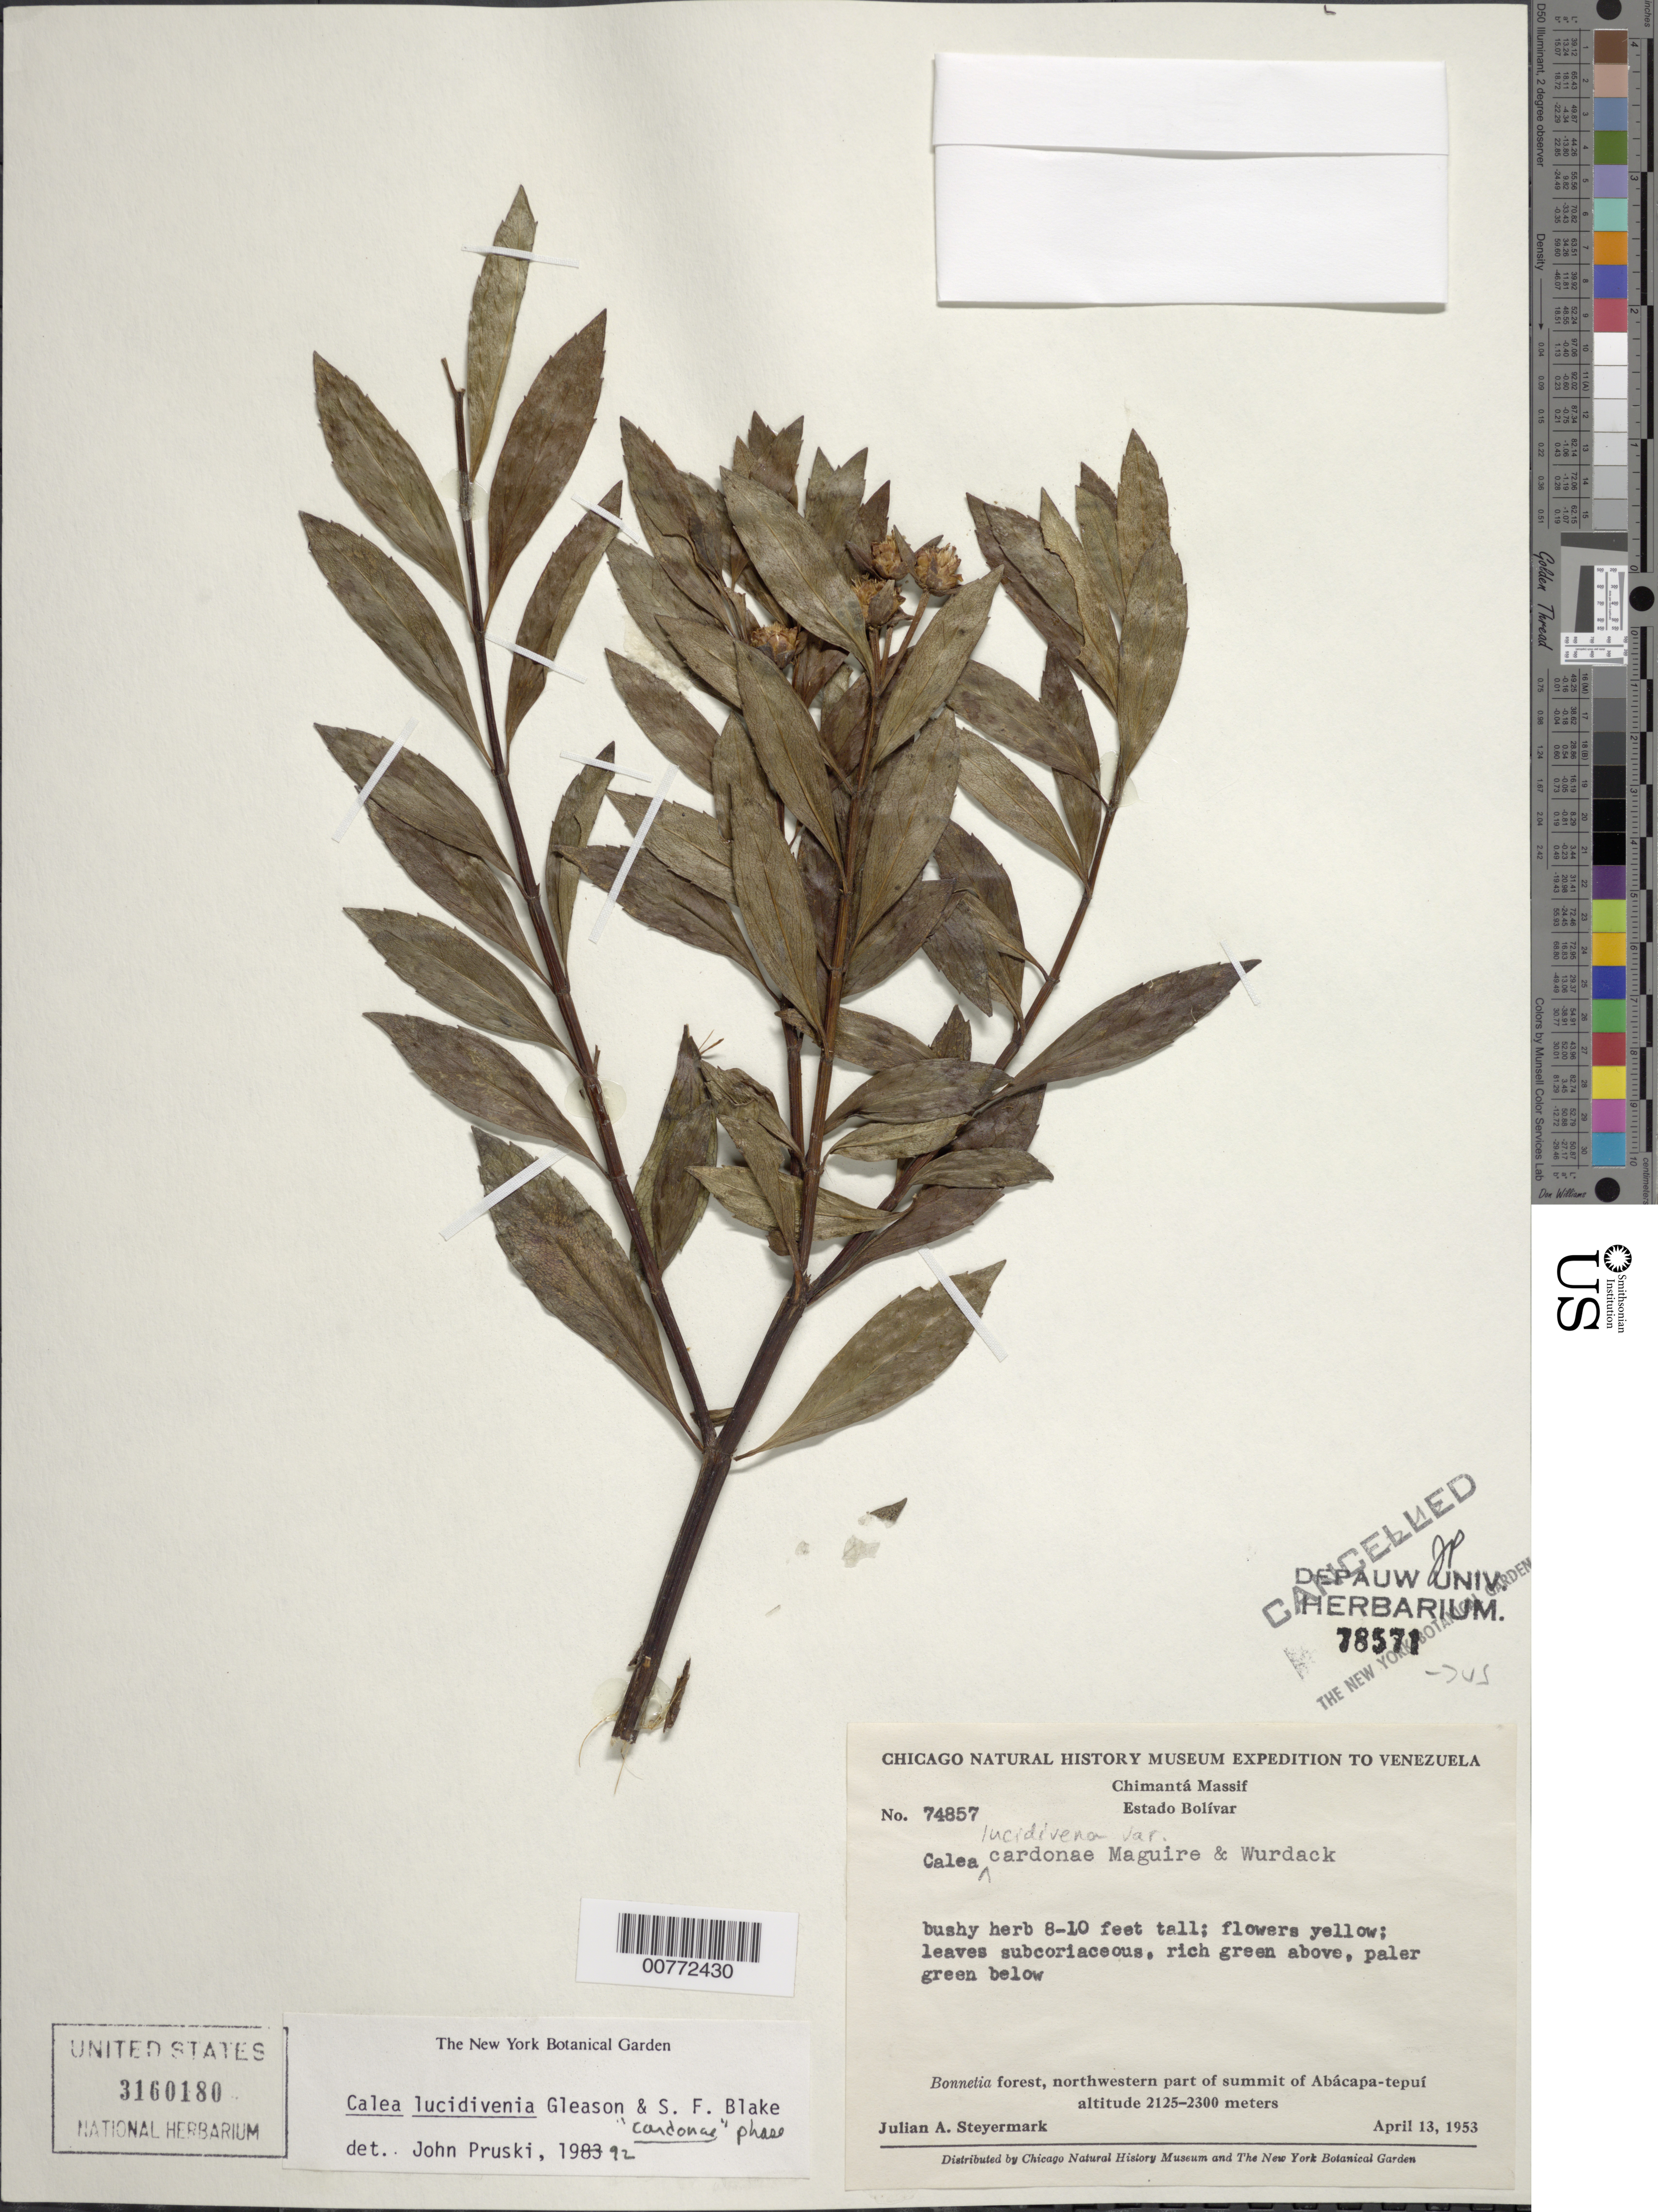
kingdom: Plantae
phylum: Tracheophyta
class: Magnoliopsida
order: Asterales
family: Asteraceae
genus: Calea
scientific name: Calea lucidivenia var. cardonae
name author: (Maguire & Wurdack) Pruski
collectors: J. Steyermark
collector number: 74857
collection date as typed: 13-Apr-53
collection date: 1953-04-13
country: Venezuela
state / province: Bolívar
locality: Chimantá Massif, Abácapa-tepuí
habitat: Bonnetia forest, NW summit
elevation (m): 2125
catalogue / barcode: US 3160180